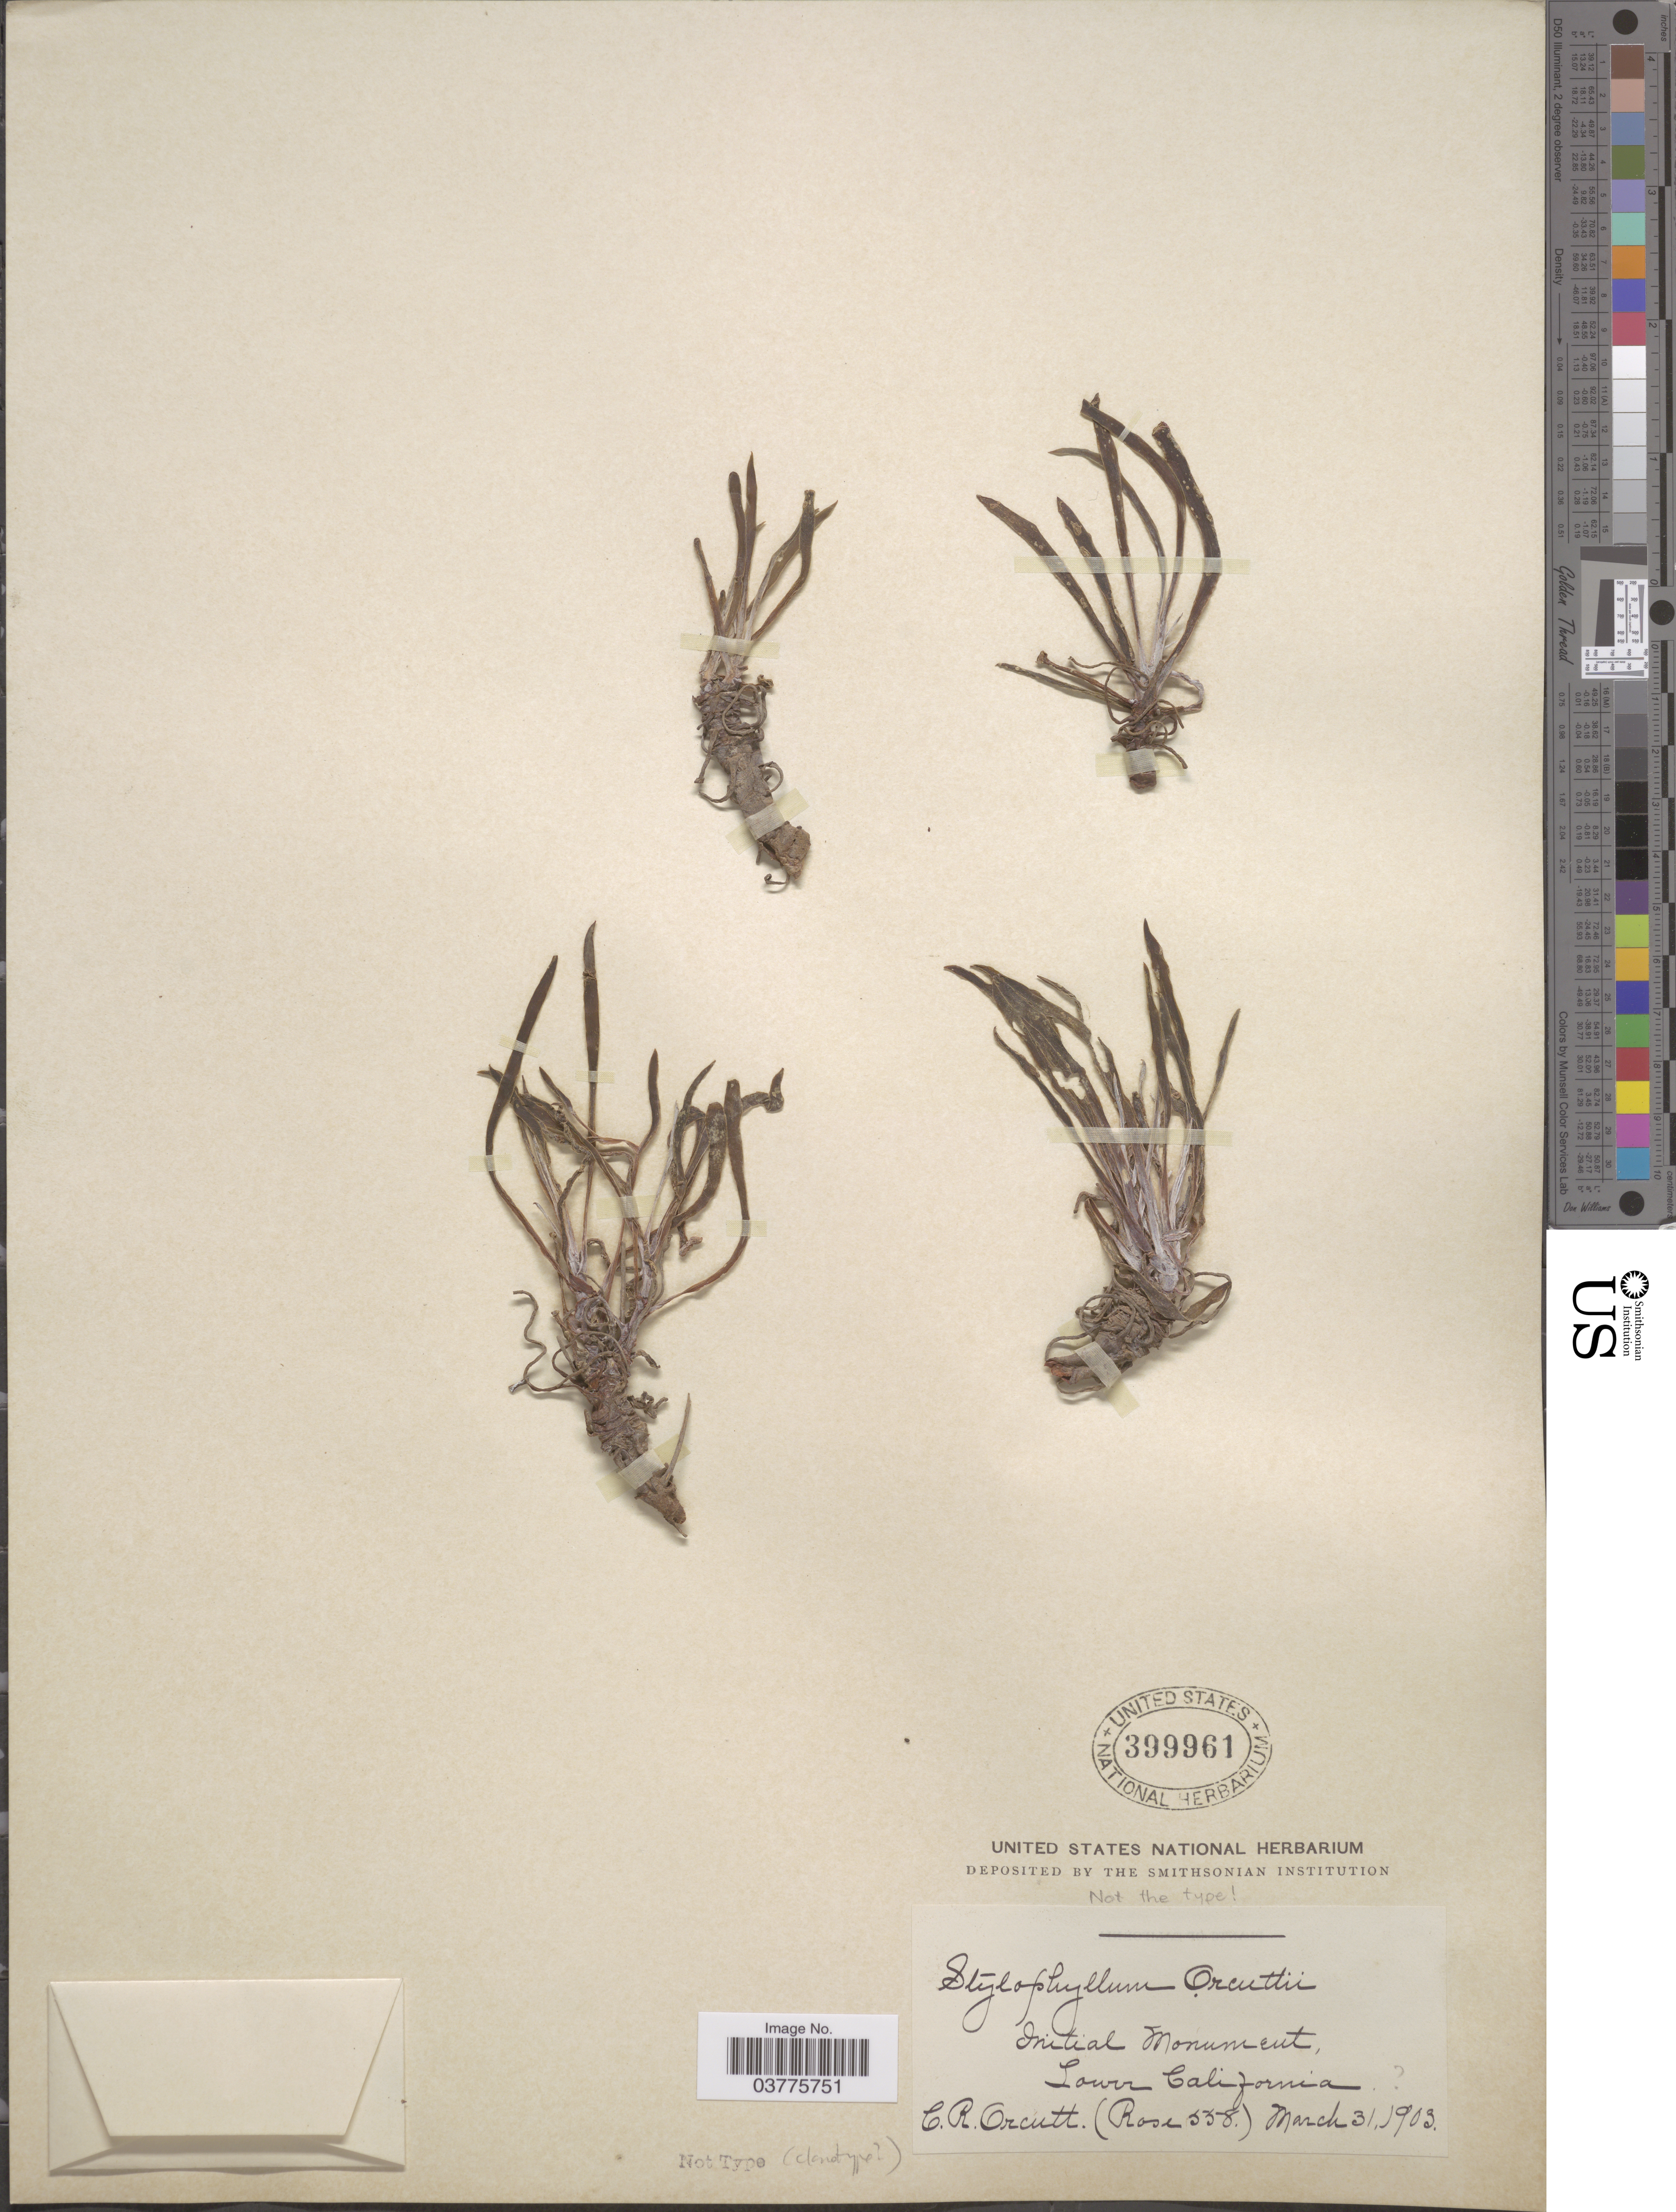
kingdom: Plantae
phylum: Tracheophyta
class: Magnoliopsida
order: Saxifragales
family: Crassulaceae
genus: Dudleya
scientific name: Dudleya attenuata subsp. orcuttii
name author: (Rose) Moran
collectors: C. R. Orcutt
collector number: Rose558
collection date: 1903-03-31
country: Mexico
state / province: Baja California Norte / Baja California Sur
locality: Initial Monument. Lower California.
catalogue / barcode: US 399961